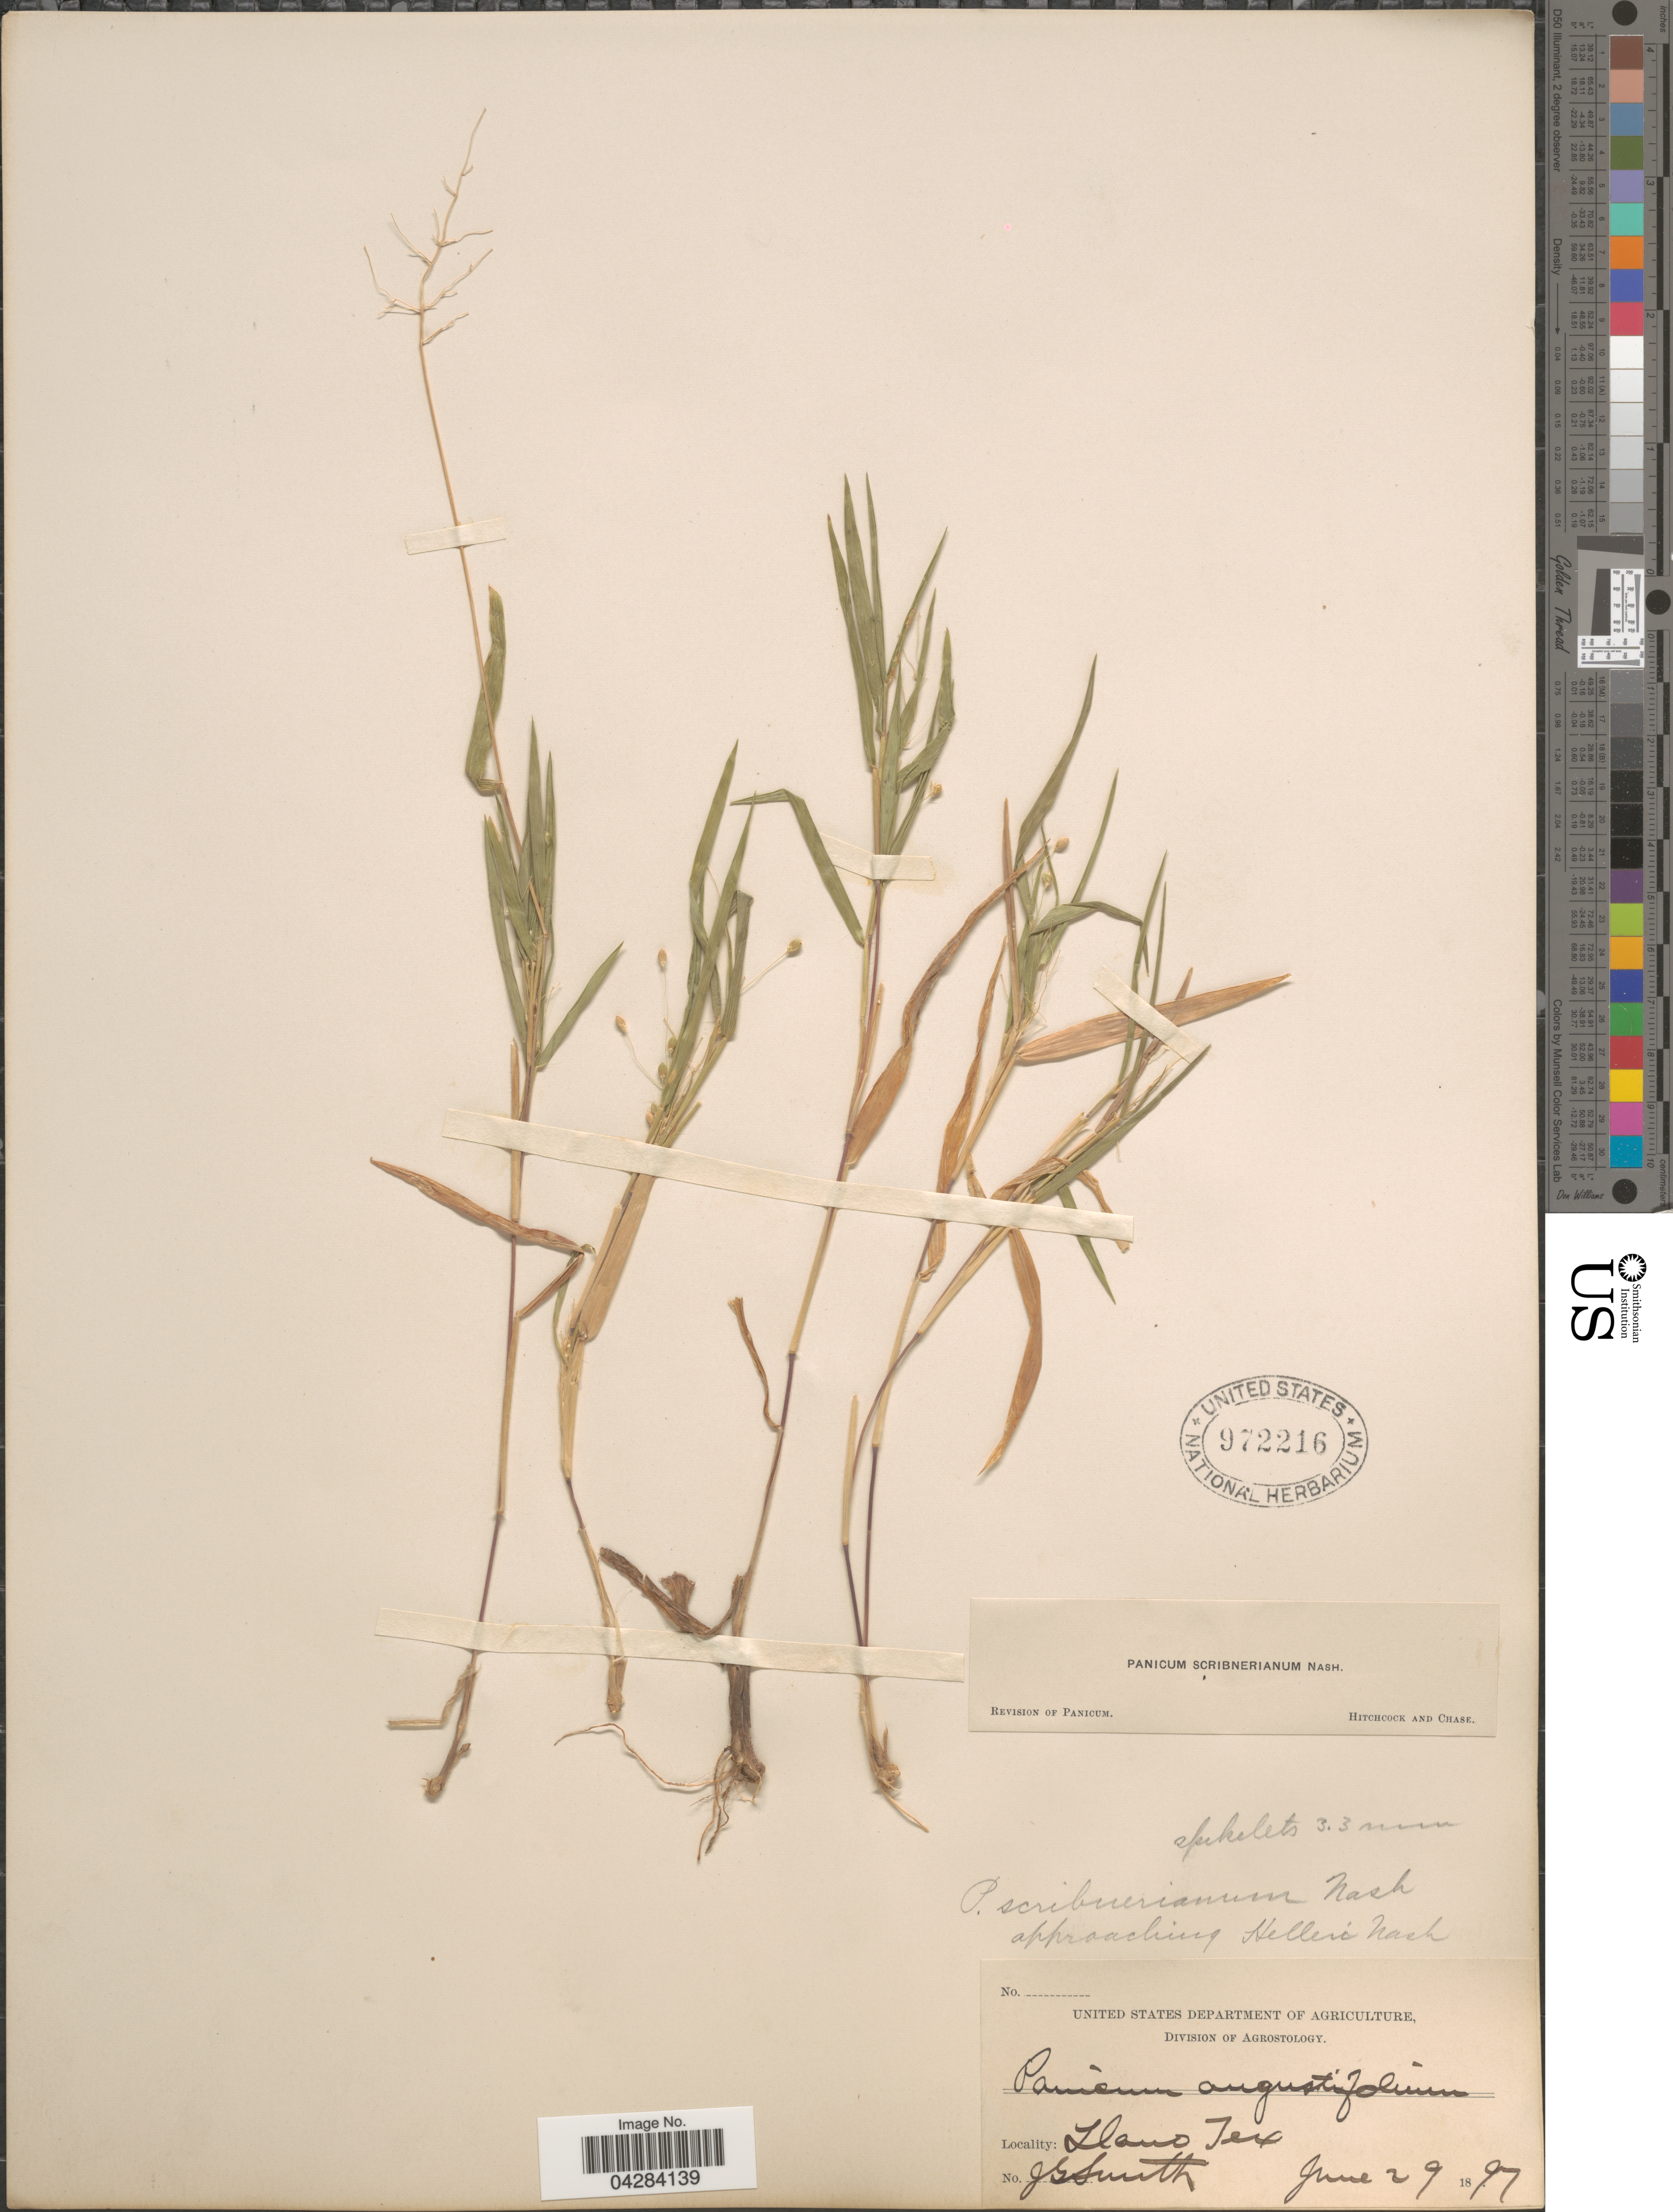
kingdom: Plantae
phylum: Tracheophyta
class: Liliopsida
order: Poales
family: Poaceae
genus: Dichanthelium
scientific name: Dichanthelium oligosanthes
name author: (Schult.) Gould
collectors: J. G. Smith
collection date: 1897-06-29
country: United States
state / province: Texas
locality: Llano.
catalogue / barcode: US 972216